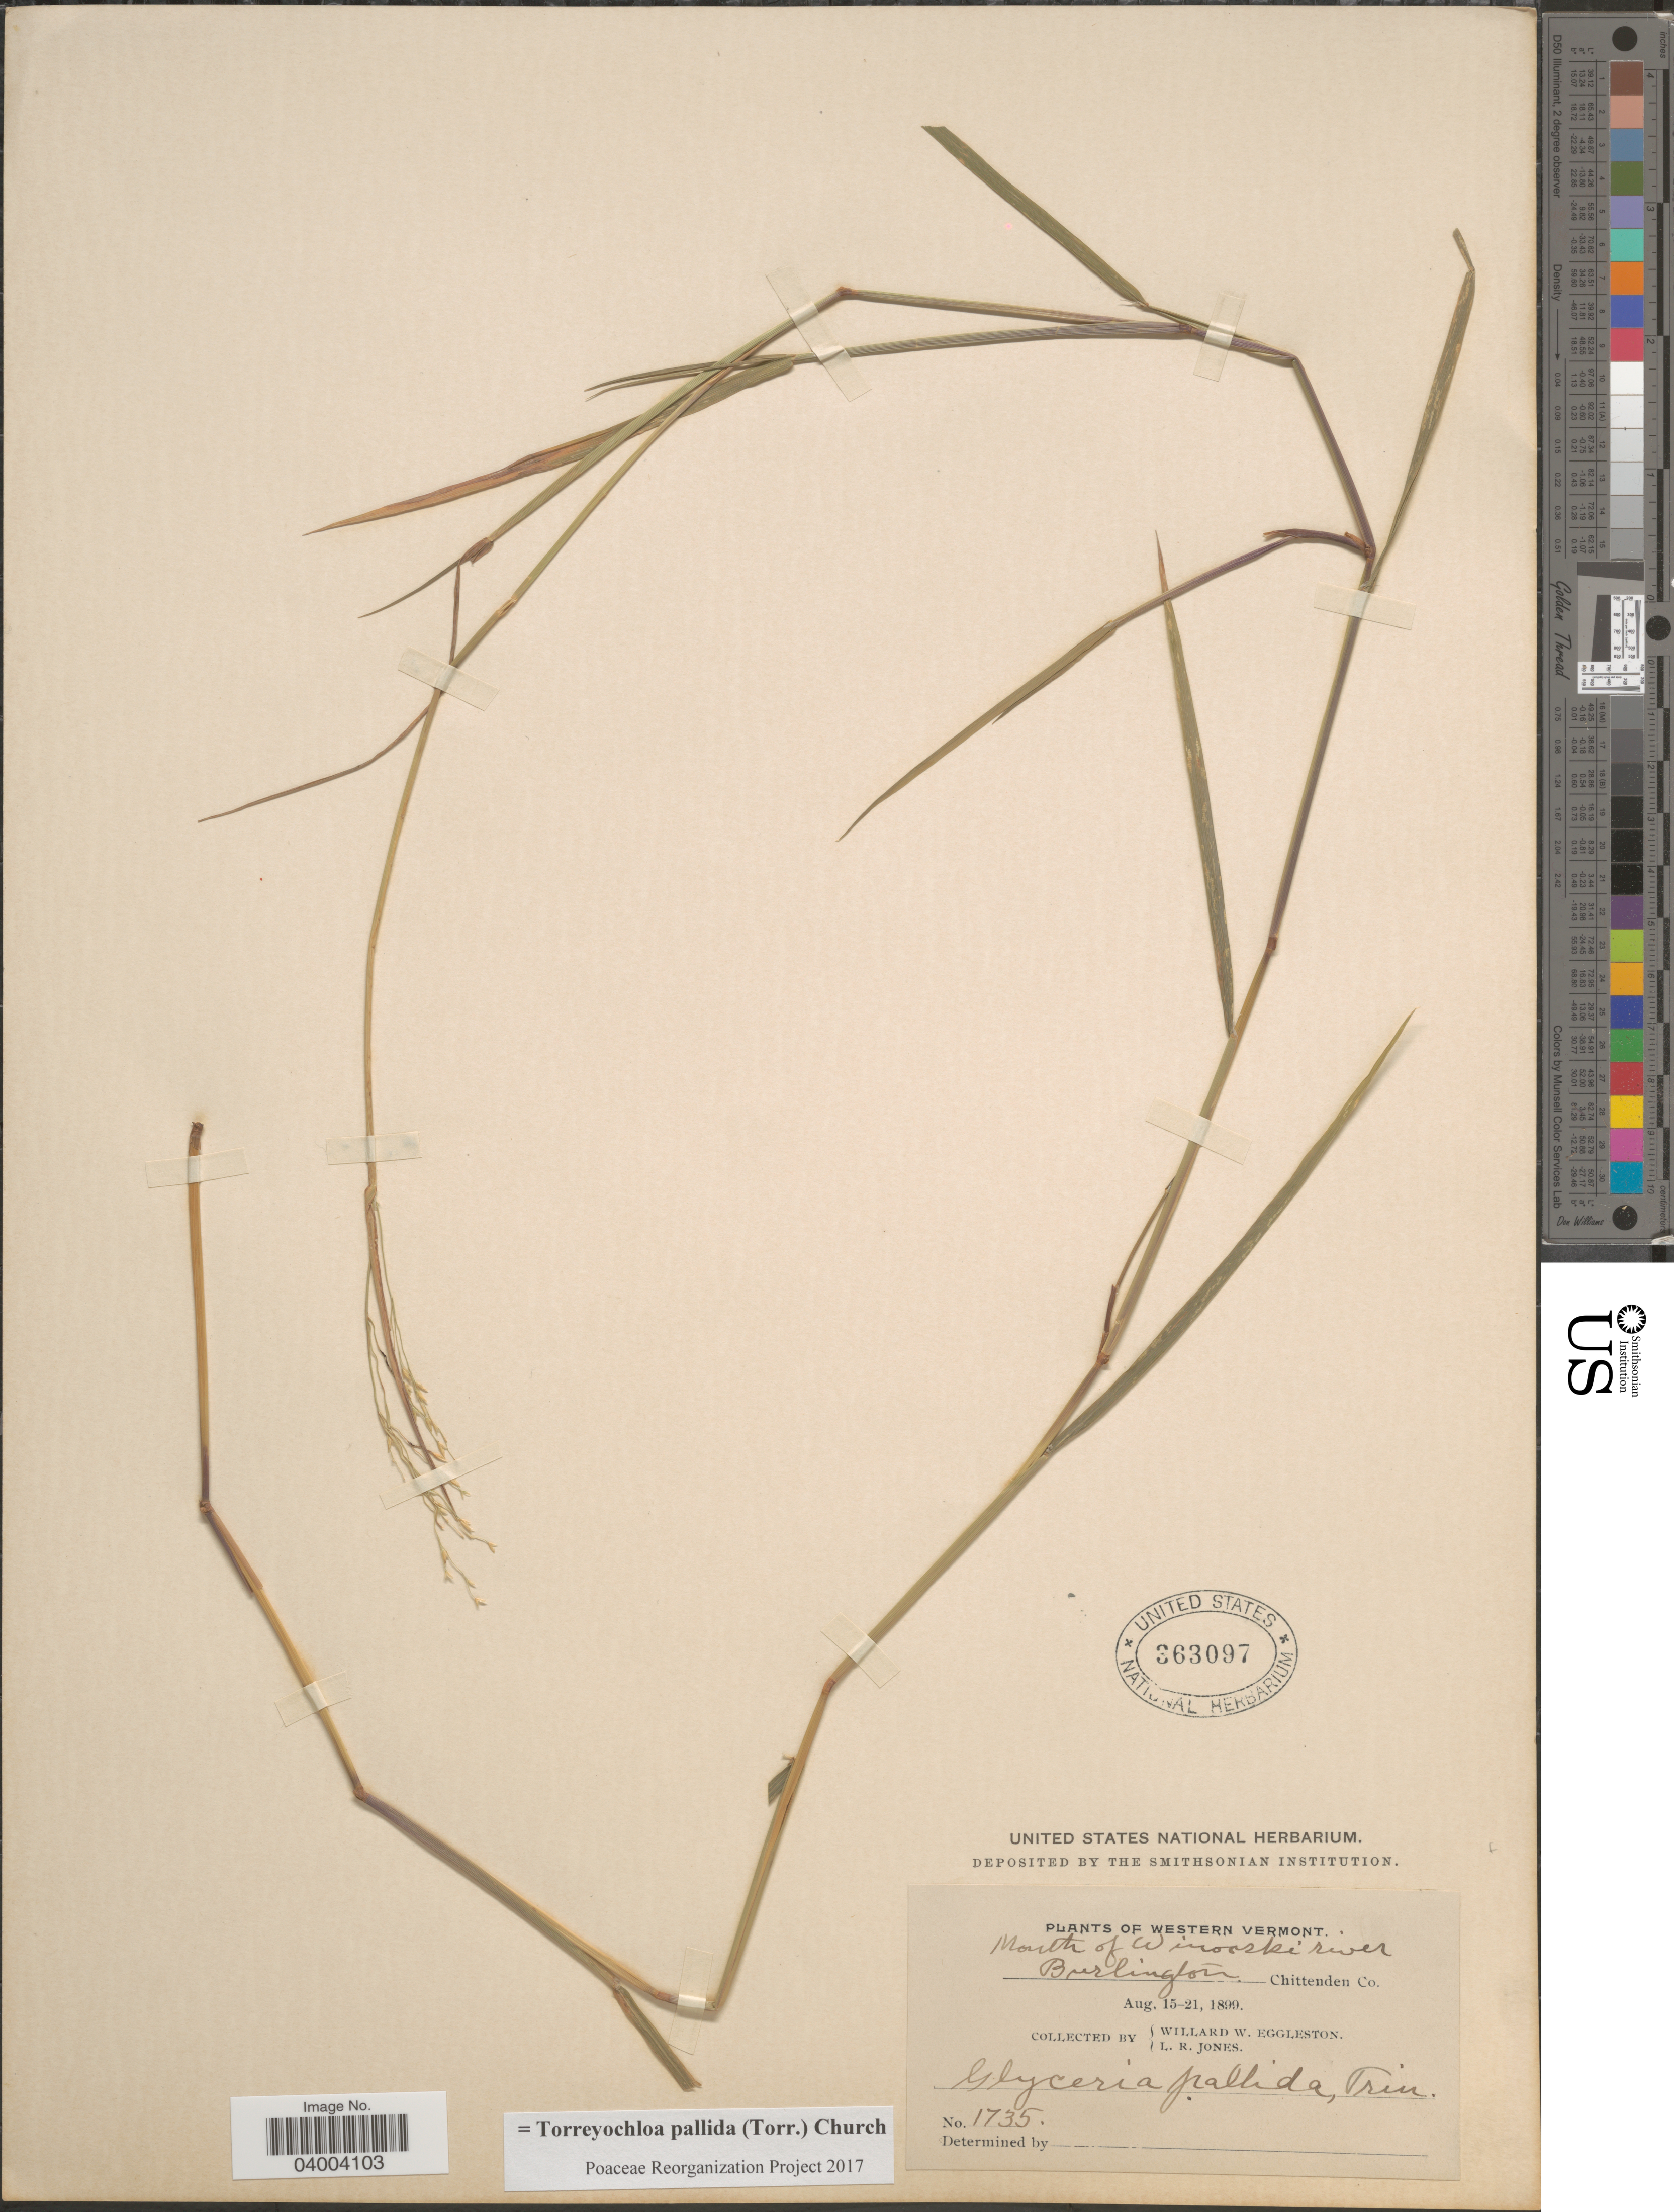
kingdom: Plantae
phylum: Tracheophyta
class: Liliopsida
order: Poales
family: Poaceae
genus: Torreyochloa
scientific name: Torreyochloa pallida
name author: (Torr.) G.L. Church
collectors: W. W. Eggleston & L. R. Jones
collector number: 1735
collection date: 1899-08-15/1899-08-21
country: United States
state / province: Vermont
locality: Western Vermont. Mouth of Winooski river. Burlington Chittenden Co.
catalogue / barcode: US 363097